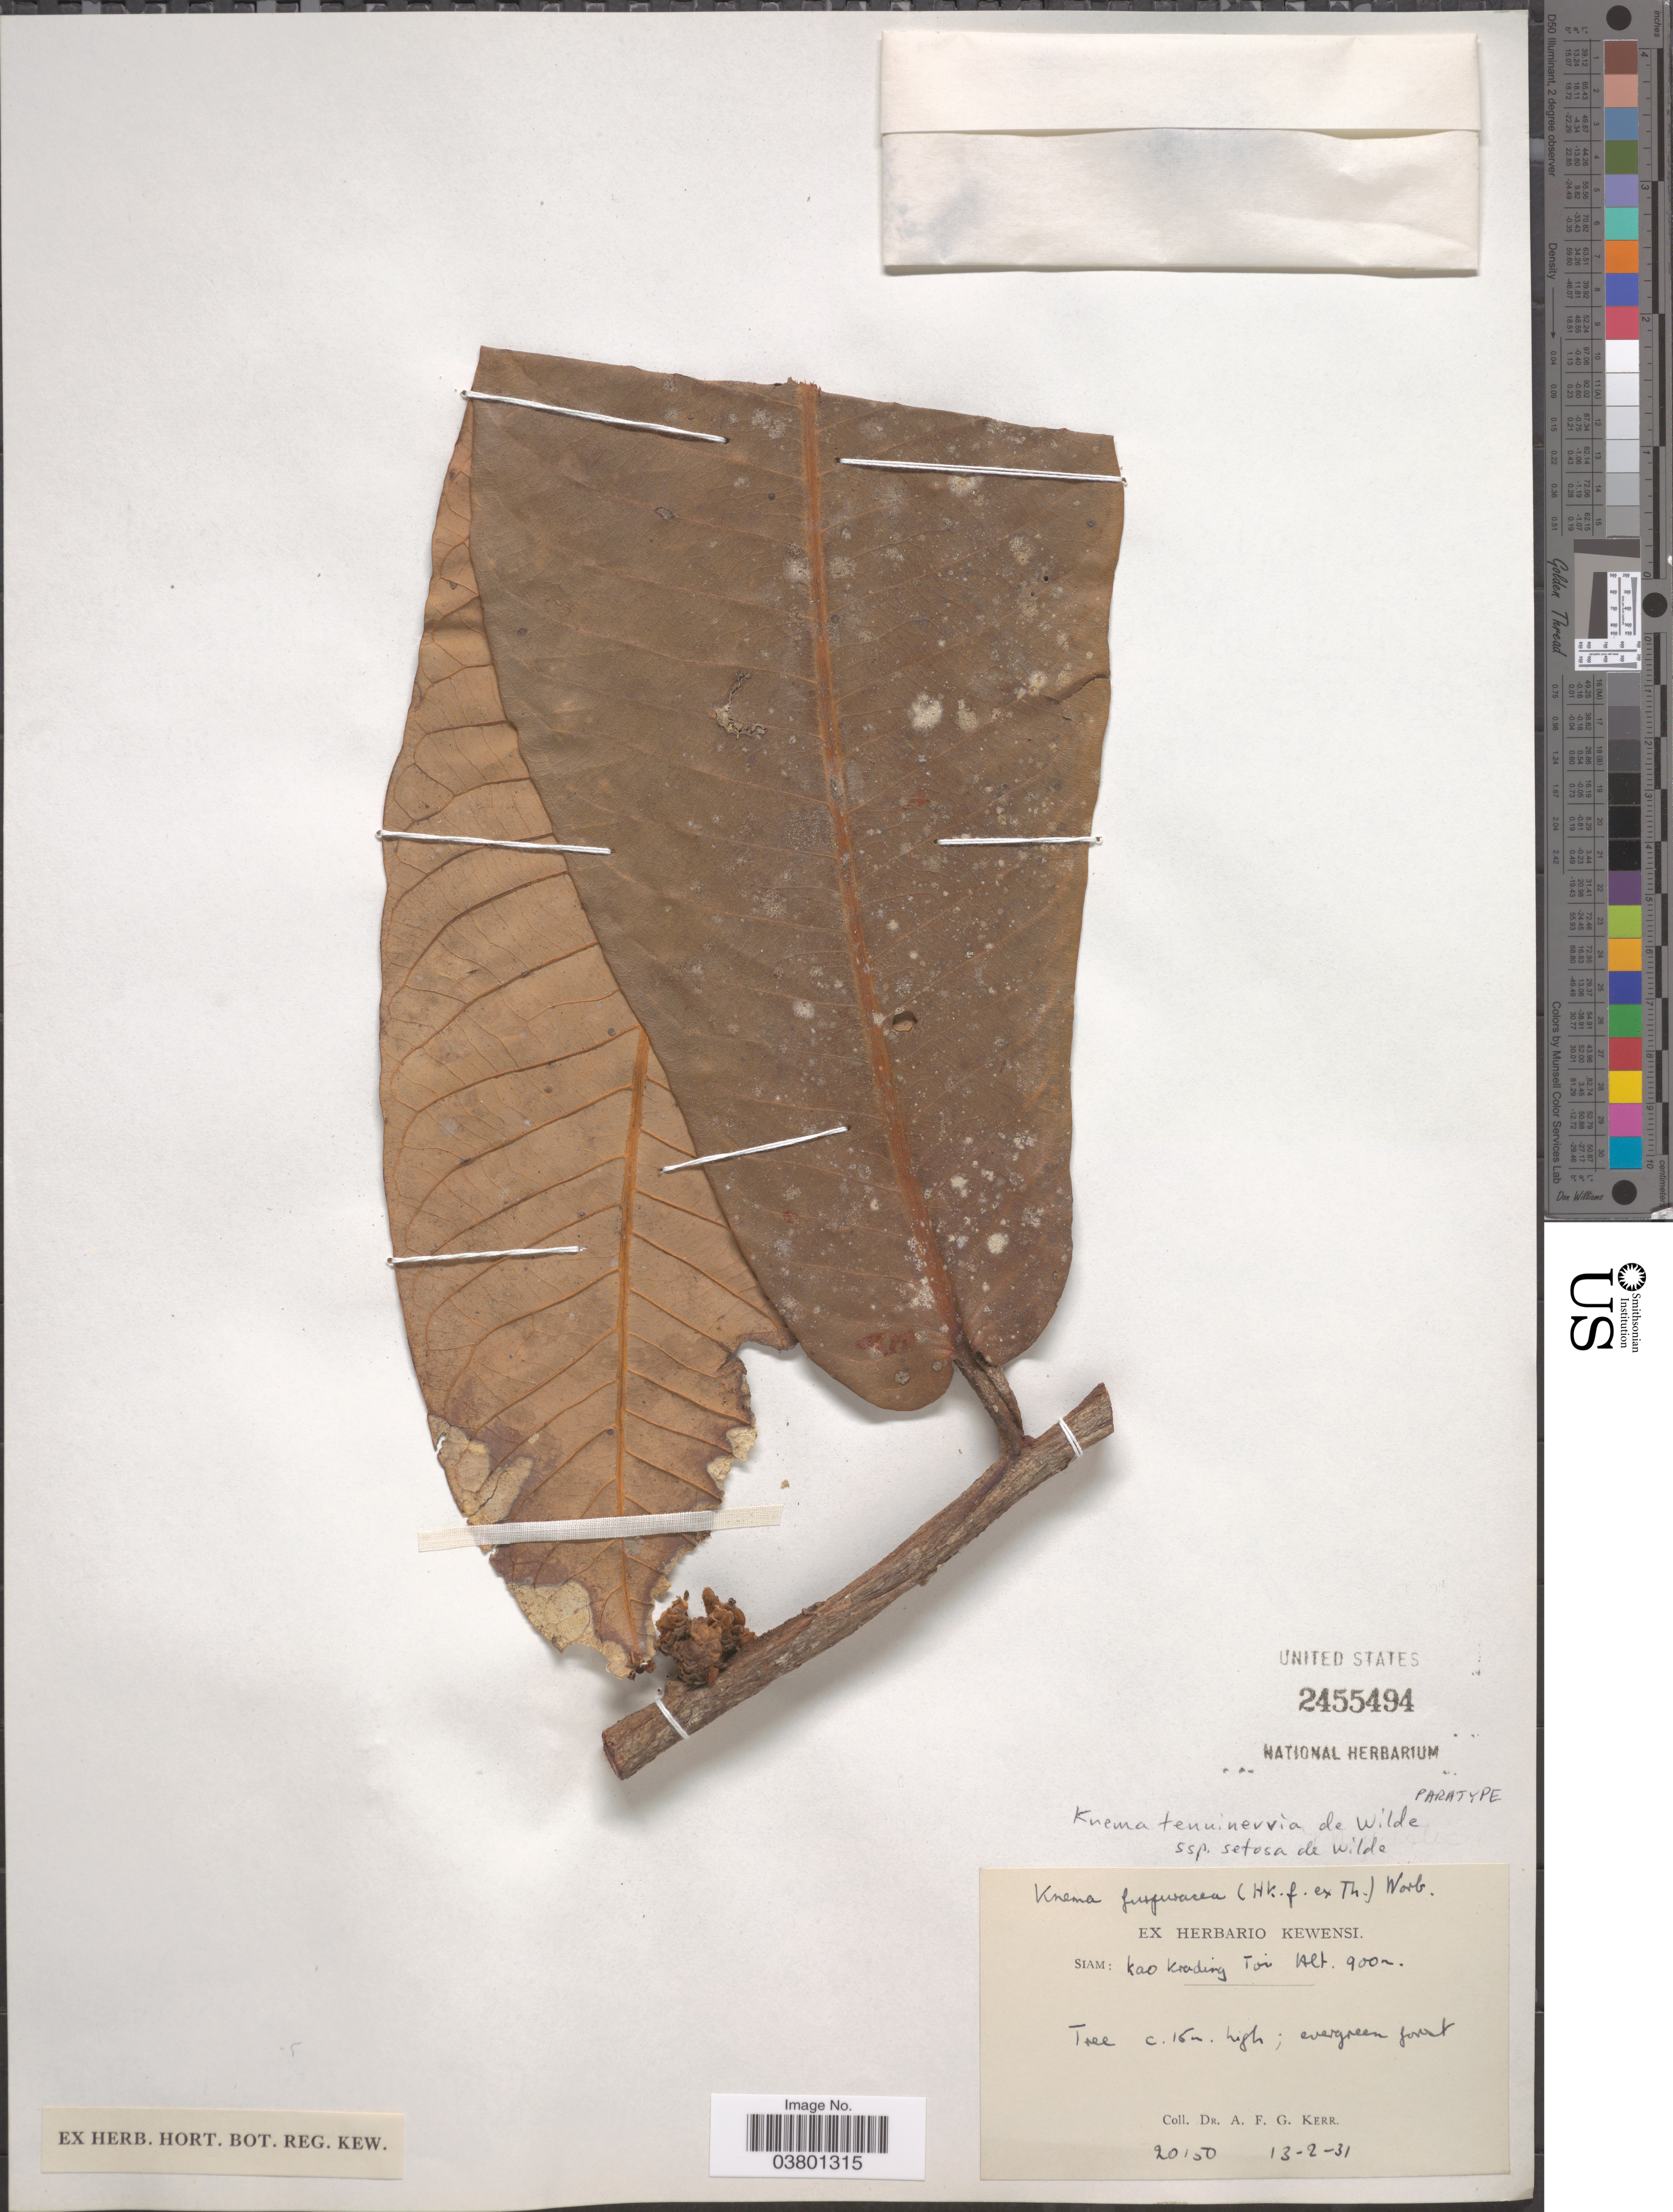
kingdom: Plantae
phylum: Tracheophyta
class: Magnoliopsida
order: Magnoliales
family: Myristicaceae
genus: Knema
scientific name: Knema tenuinervia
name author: W.J. de Wilde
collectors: A. F. G. Kerr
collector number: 20150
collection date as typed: Transcribed d/m/y: 13/2/31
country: Thailand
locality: Siam: Kao Krading Toi.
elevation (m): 900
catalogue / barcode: US 2455494